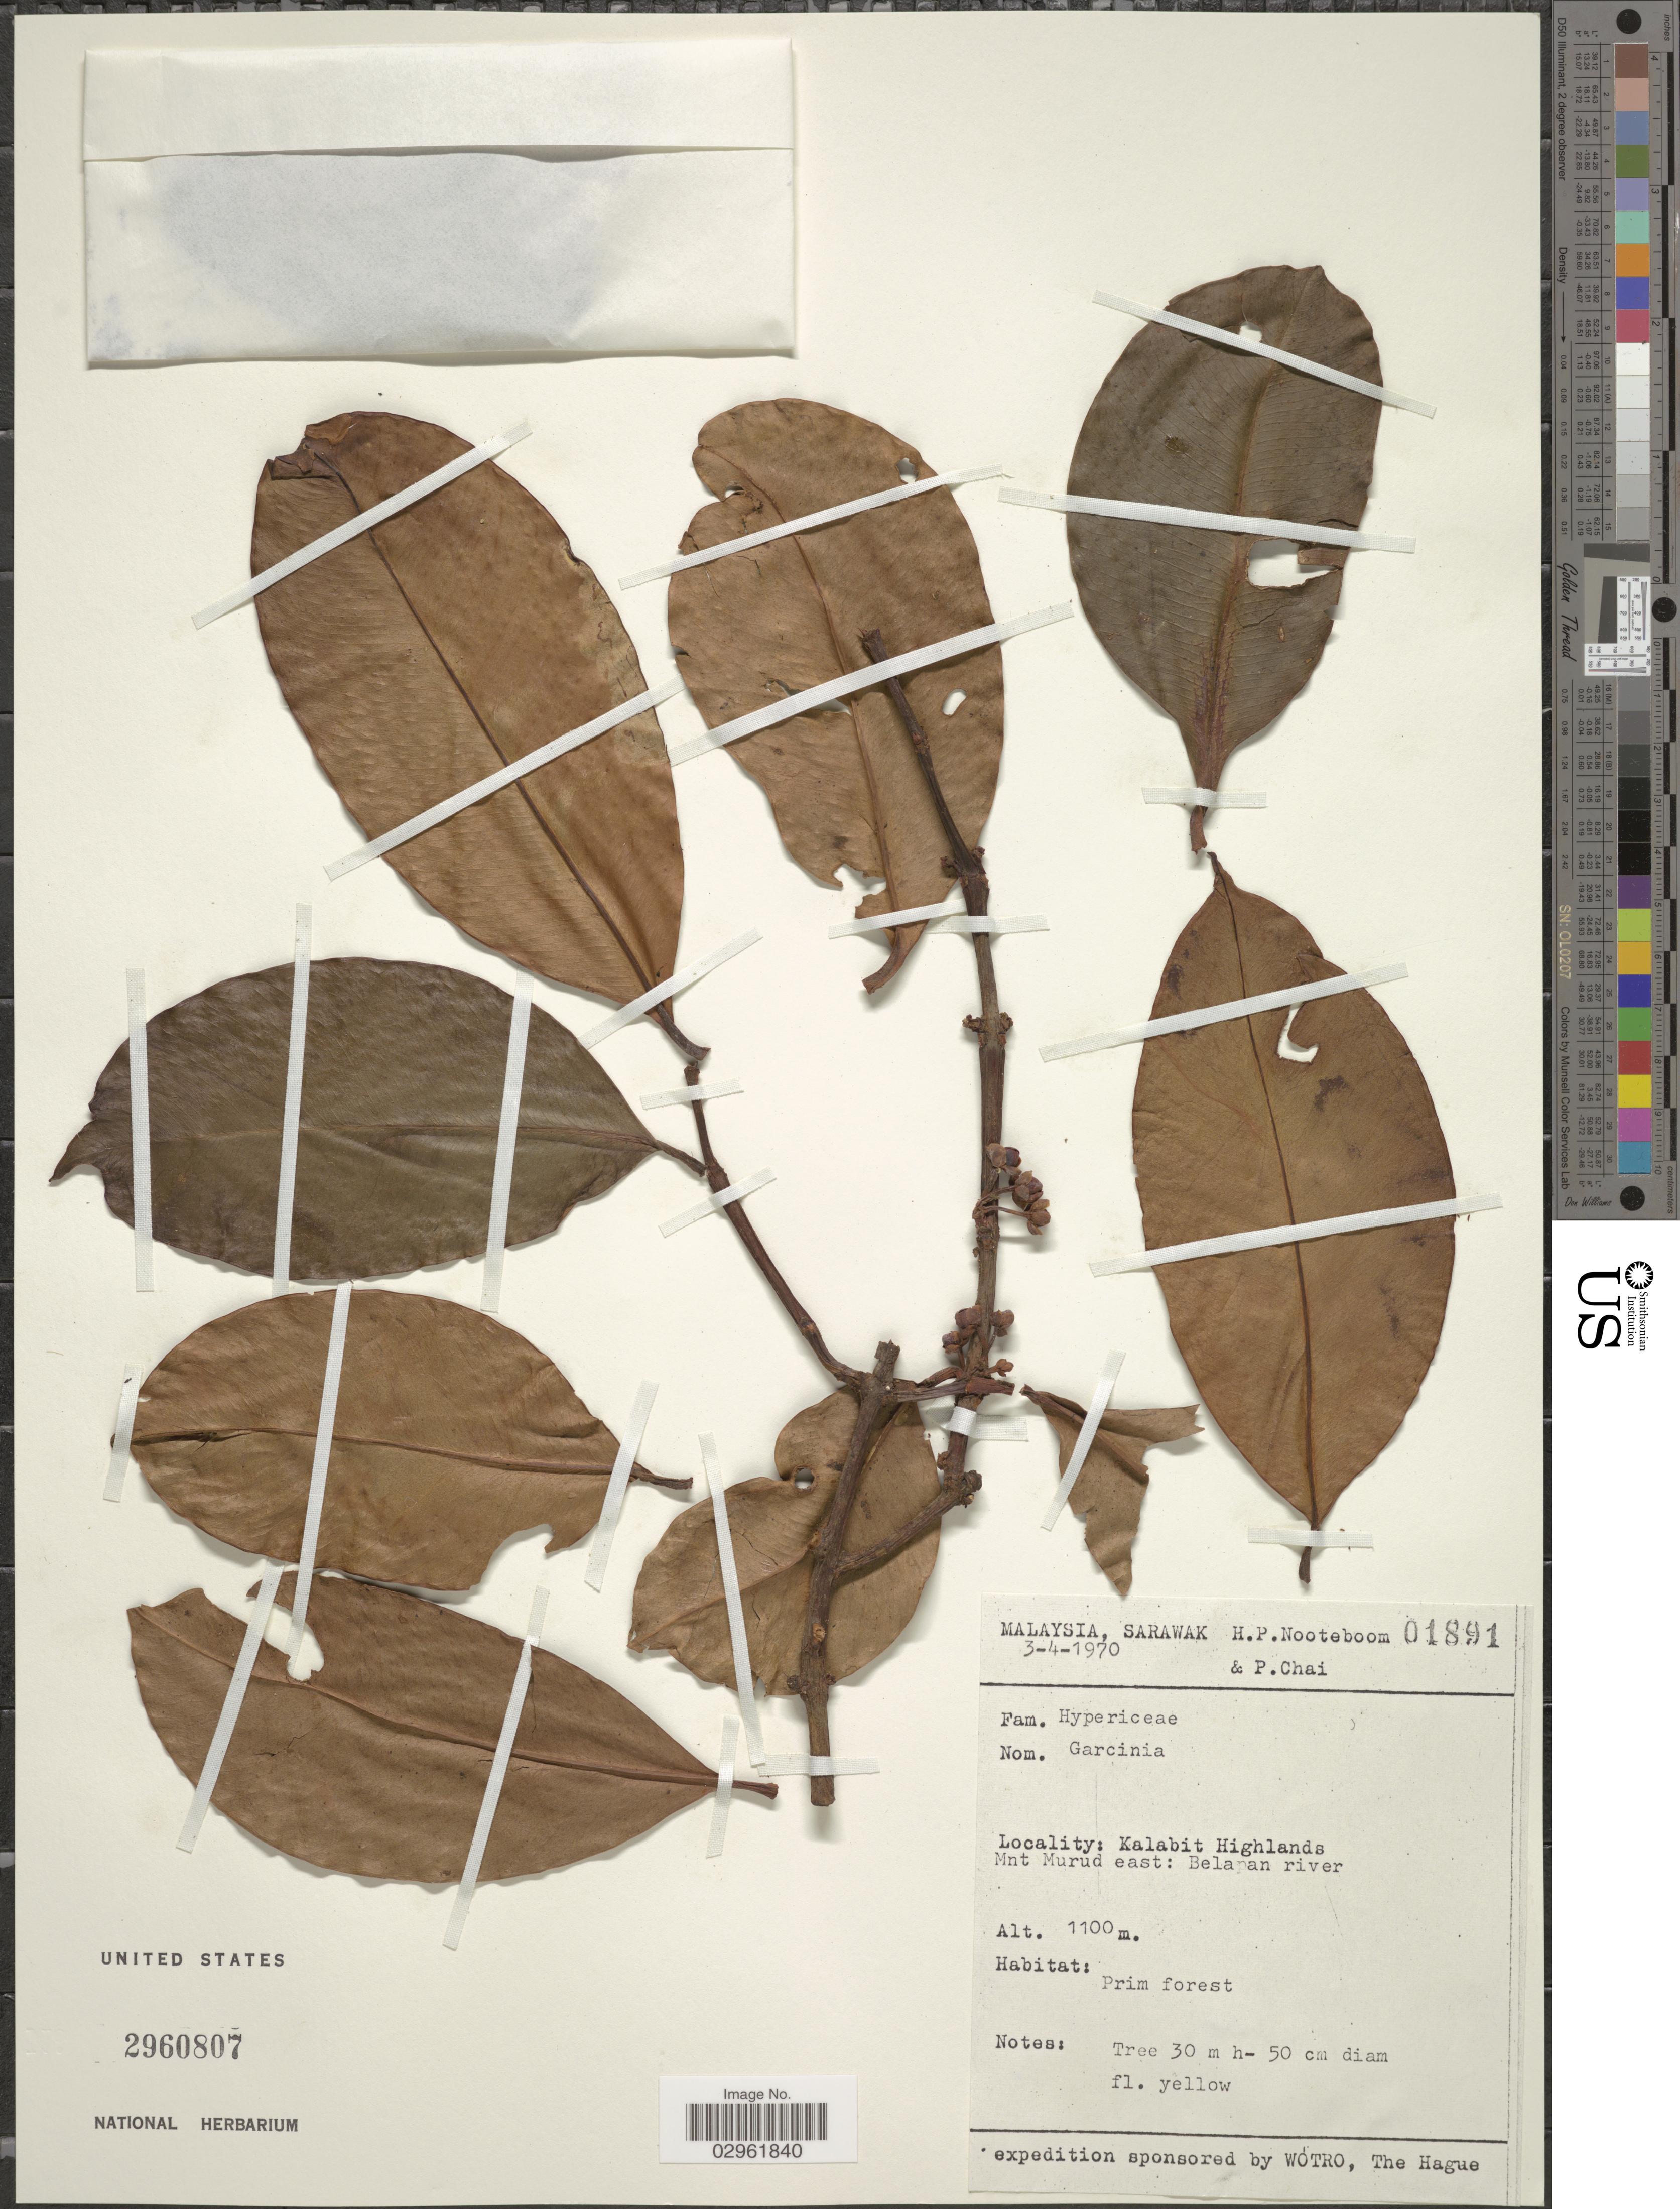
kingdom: Plantae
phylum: Tracheophyta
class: Magnoliopsida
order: Malpighiales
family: Clusiaceae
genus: Garcinia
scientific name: Garcinia sp.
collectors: H. P. Nooteboom & P. Chai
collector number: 01891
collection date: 1970-04-03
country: Malaysia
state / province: Sarawak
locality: Kalabit Highlands, Mnt Murud east: Belapan river.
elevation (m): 1100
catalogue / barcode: US 2960807